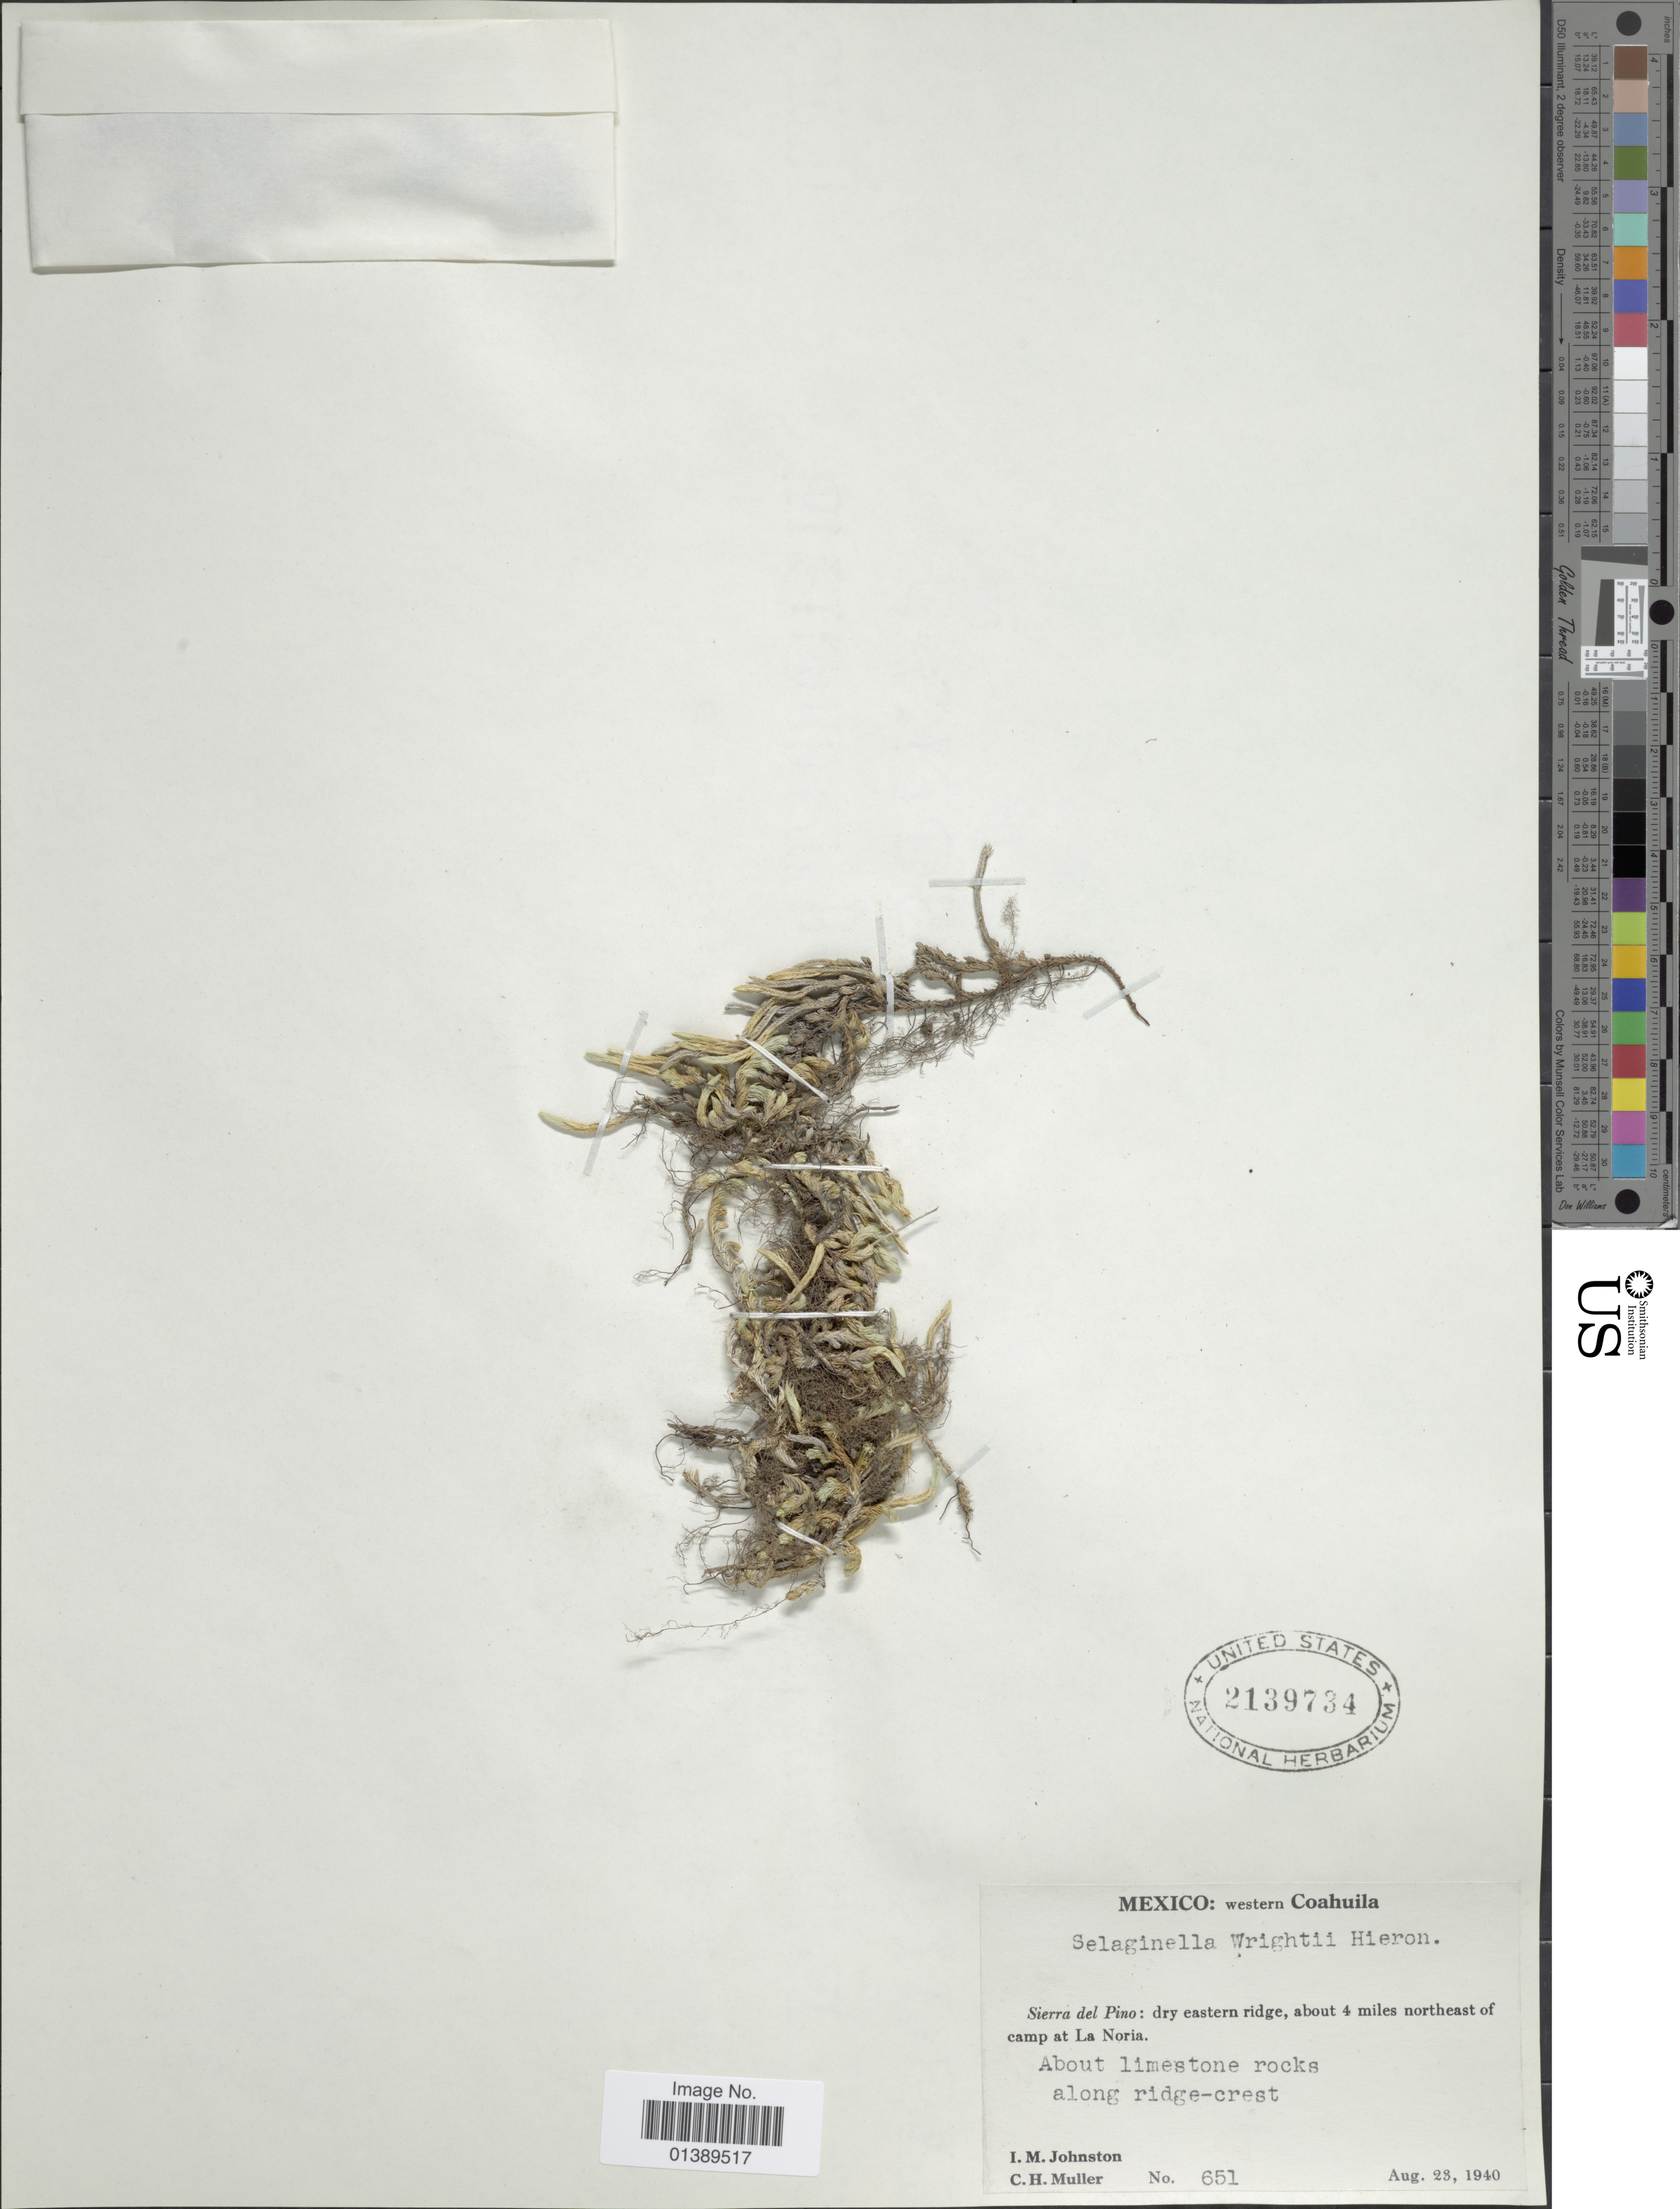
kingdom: Plantae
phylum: Tracheophyta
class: Lycopodiopsida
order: Selaginellales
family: Selaginellaceae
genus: Selaginella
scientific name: Selaginella wightii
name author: Hieron.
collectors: I.M. Johnston & C. H. Müller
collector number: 651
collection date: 1940-08-23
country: Mexico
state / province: Coahuila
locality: Western Coahuila, Sierra del Pino: dry eastern rdige, about 4 miles northeast of camp at La Noria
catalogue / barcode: US 2139734